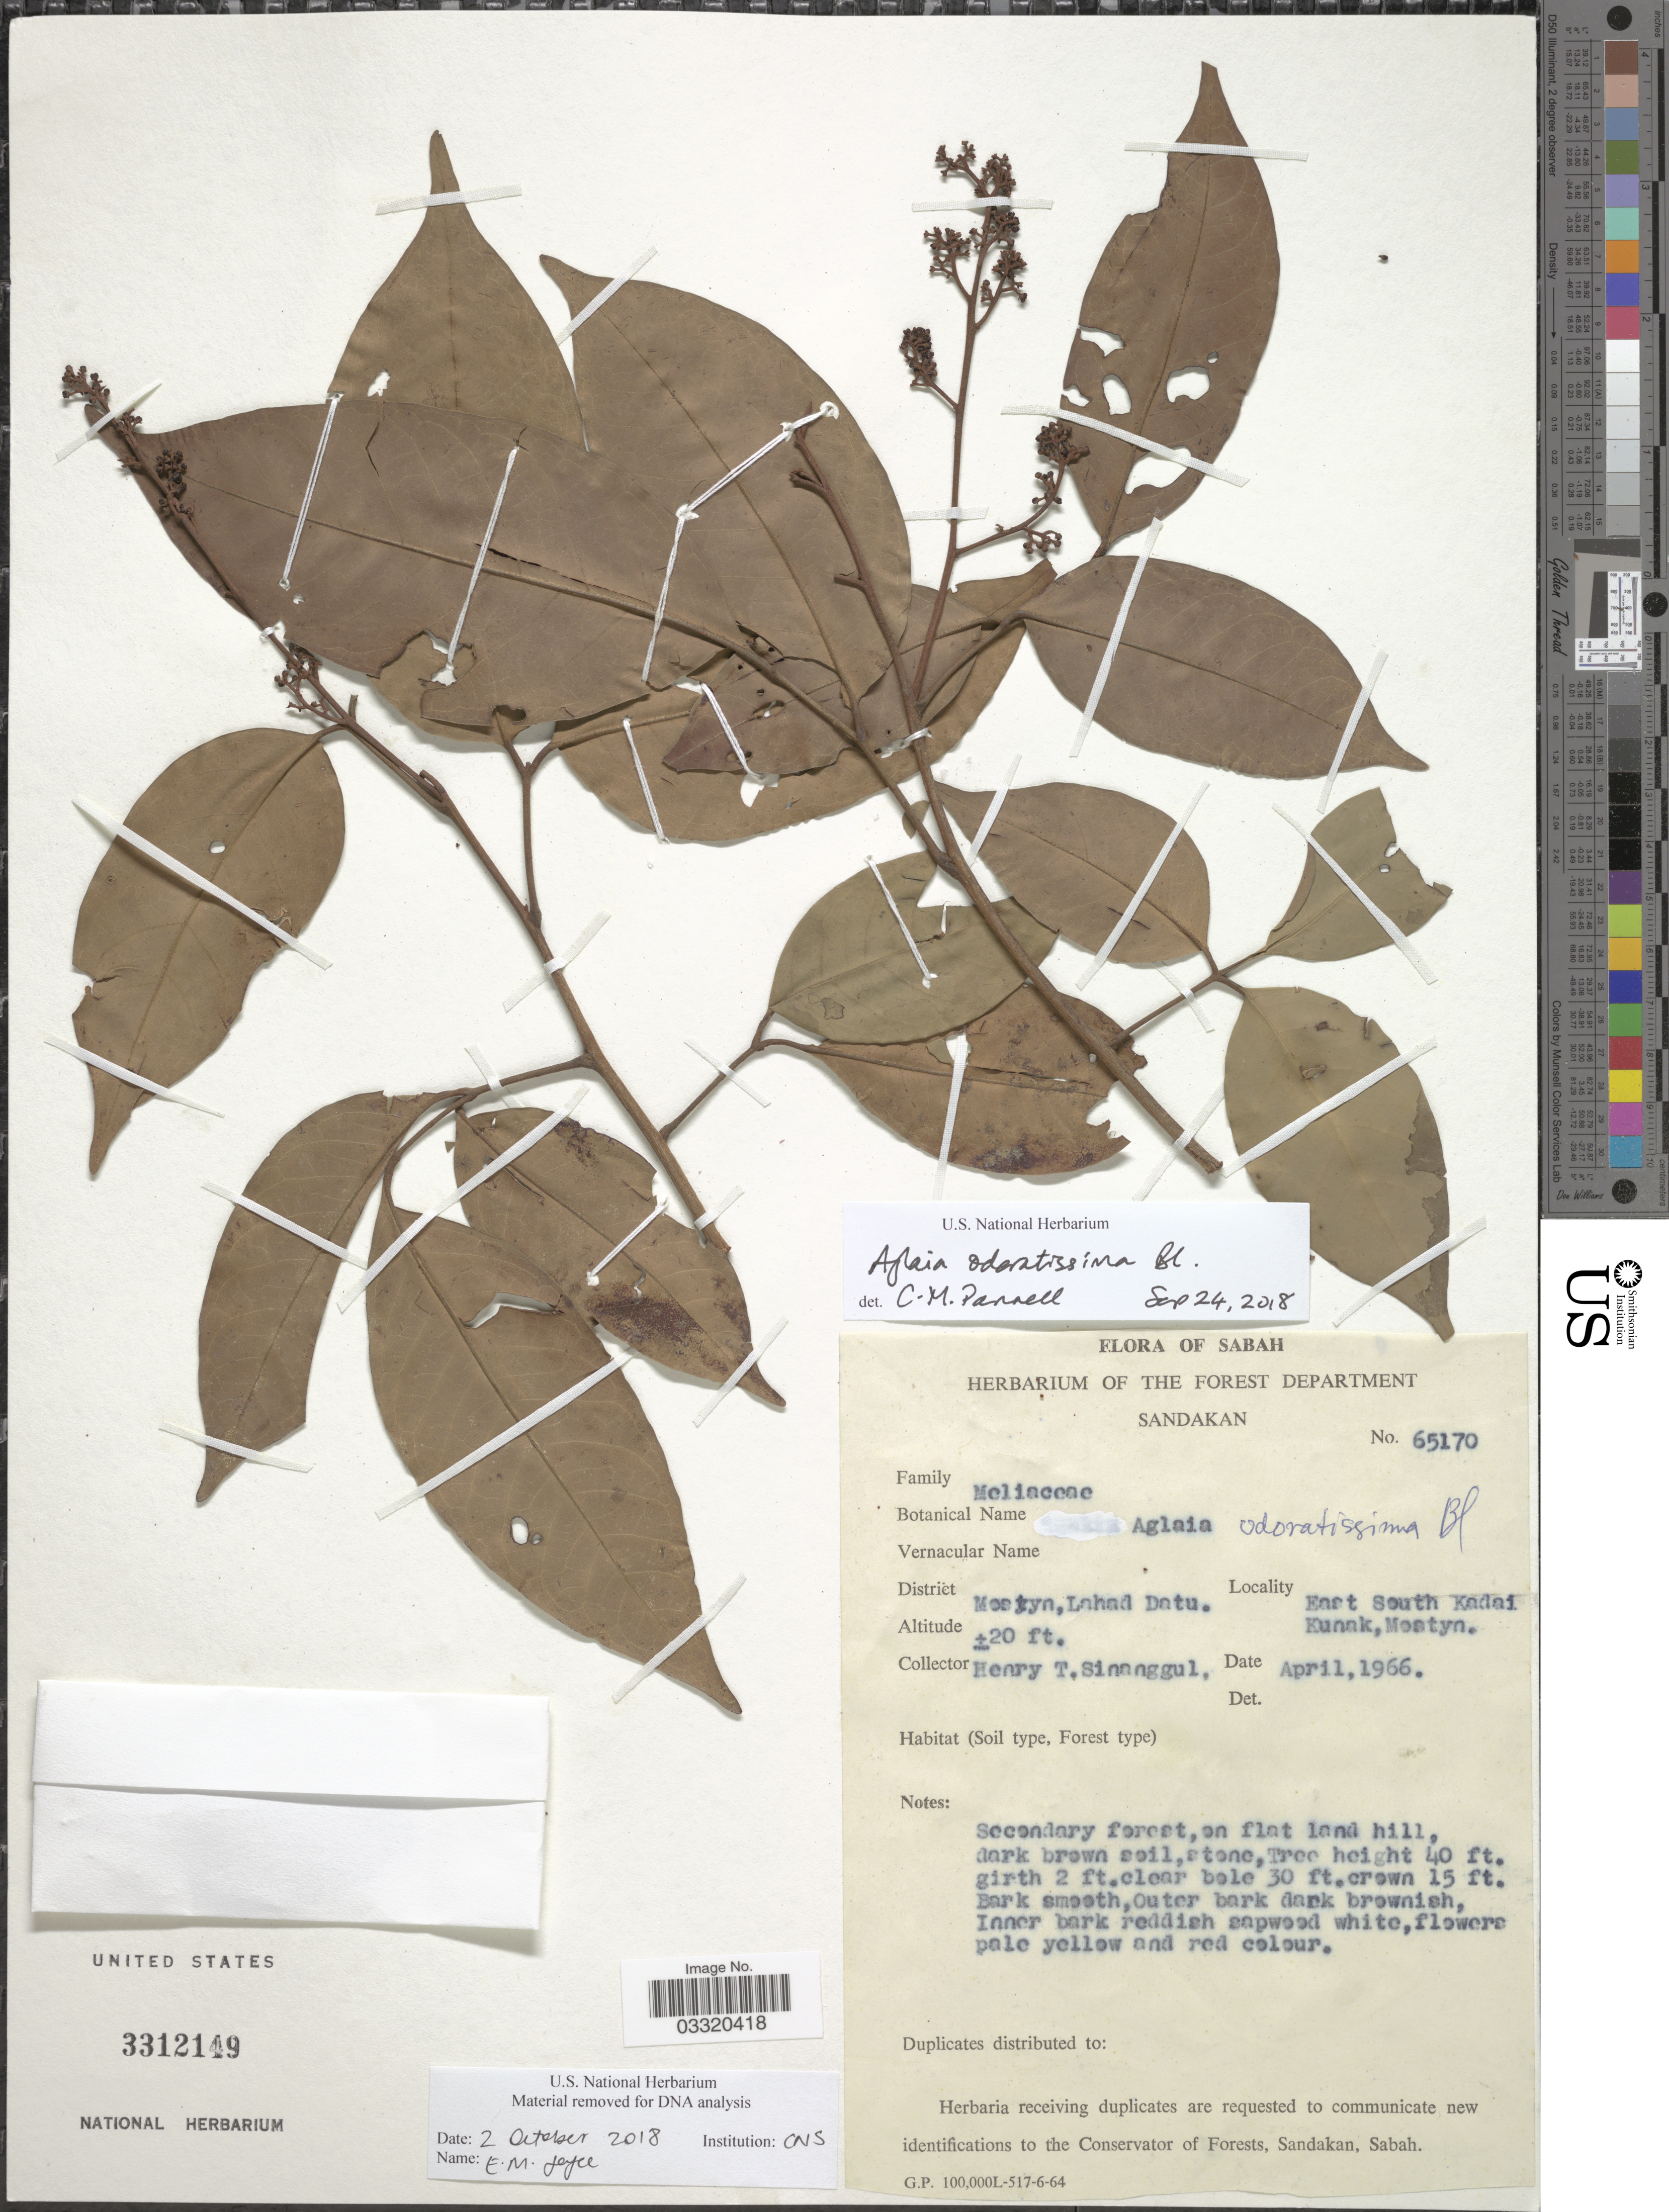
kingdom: Plantae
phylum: Tracheophyta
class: Magnoliopsida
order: Sapindales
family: Meliaceae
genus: Aglaia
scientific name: Aglaia odoratissima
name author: Blume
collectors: H. Sinanggul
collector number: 65170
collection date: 1966-04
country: Malaysia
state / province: Sabah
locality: District Mostyn, Lahad Datu. East South Kadai Kunak, Mostyn.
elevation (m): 6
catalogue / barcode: US 3312149